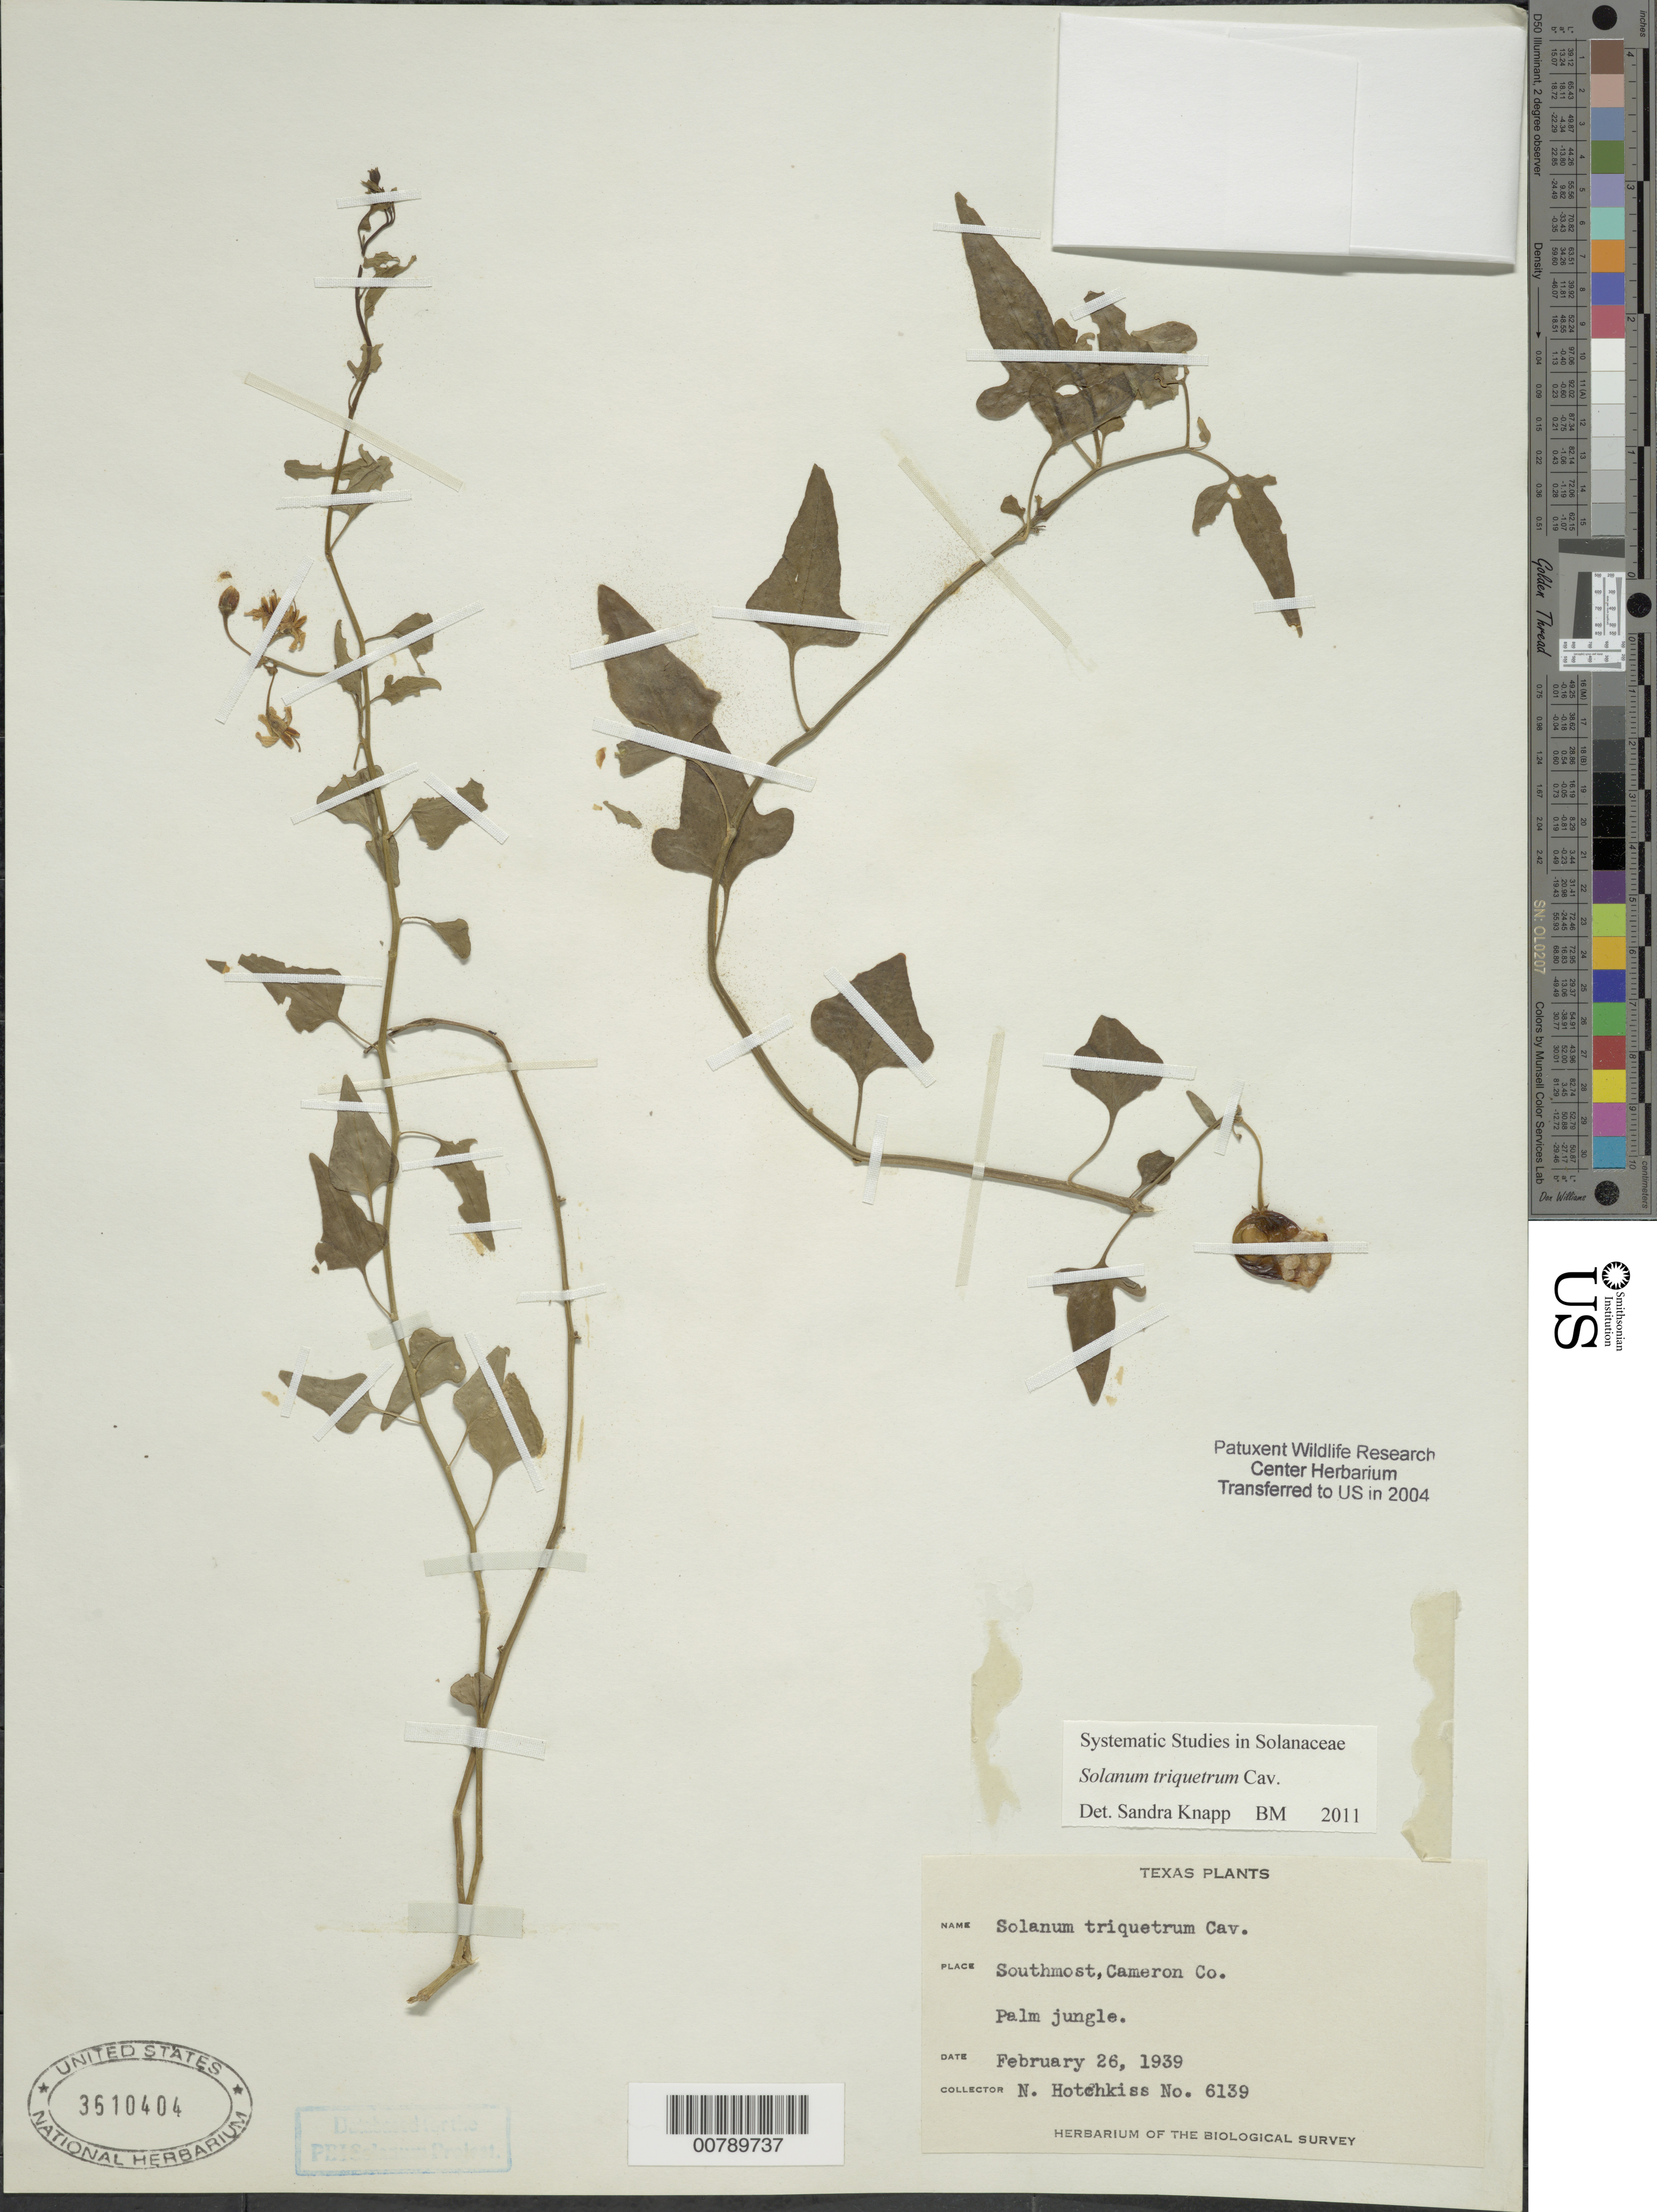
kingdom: Plantae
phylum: Tracheophyta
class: Magnoliopsida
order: Solanales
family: Solanaceae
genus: Solanum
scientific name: Solanum triquetrum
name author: Cav.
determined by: Knapp, S. D.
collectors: N. Hotchkiss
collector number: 6139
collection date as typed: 26 Feb 1939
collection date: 1939-02-26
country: United States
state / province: Texas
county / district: Cameron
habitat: palm jungle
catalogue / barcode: US 3510404